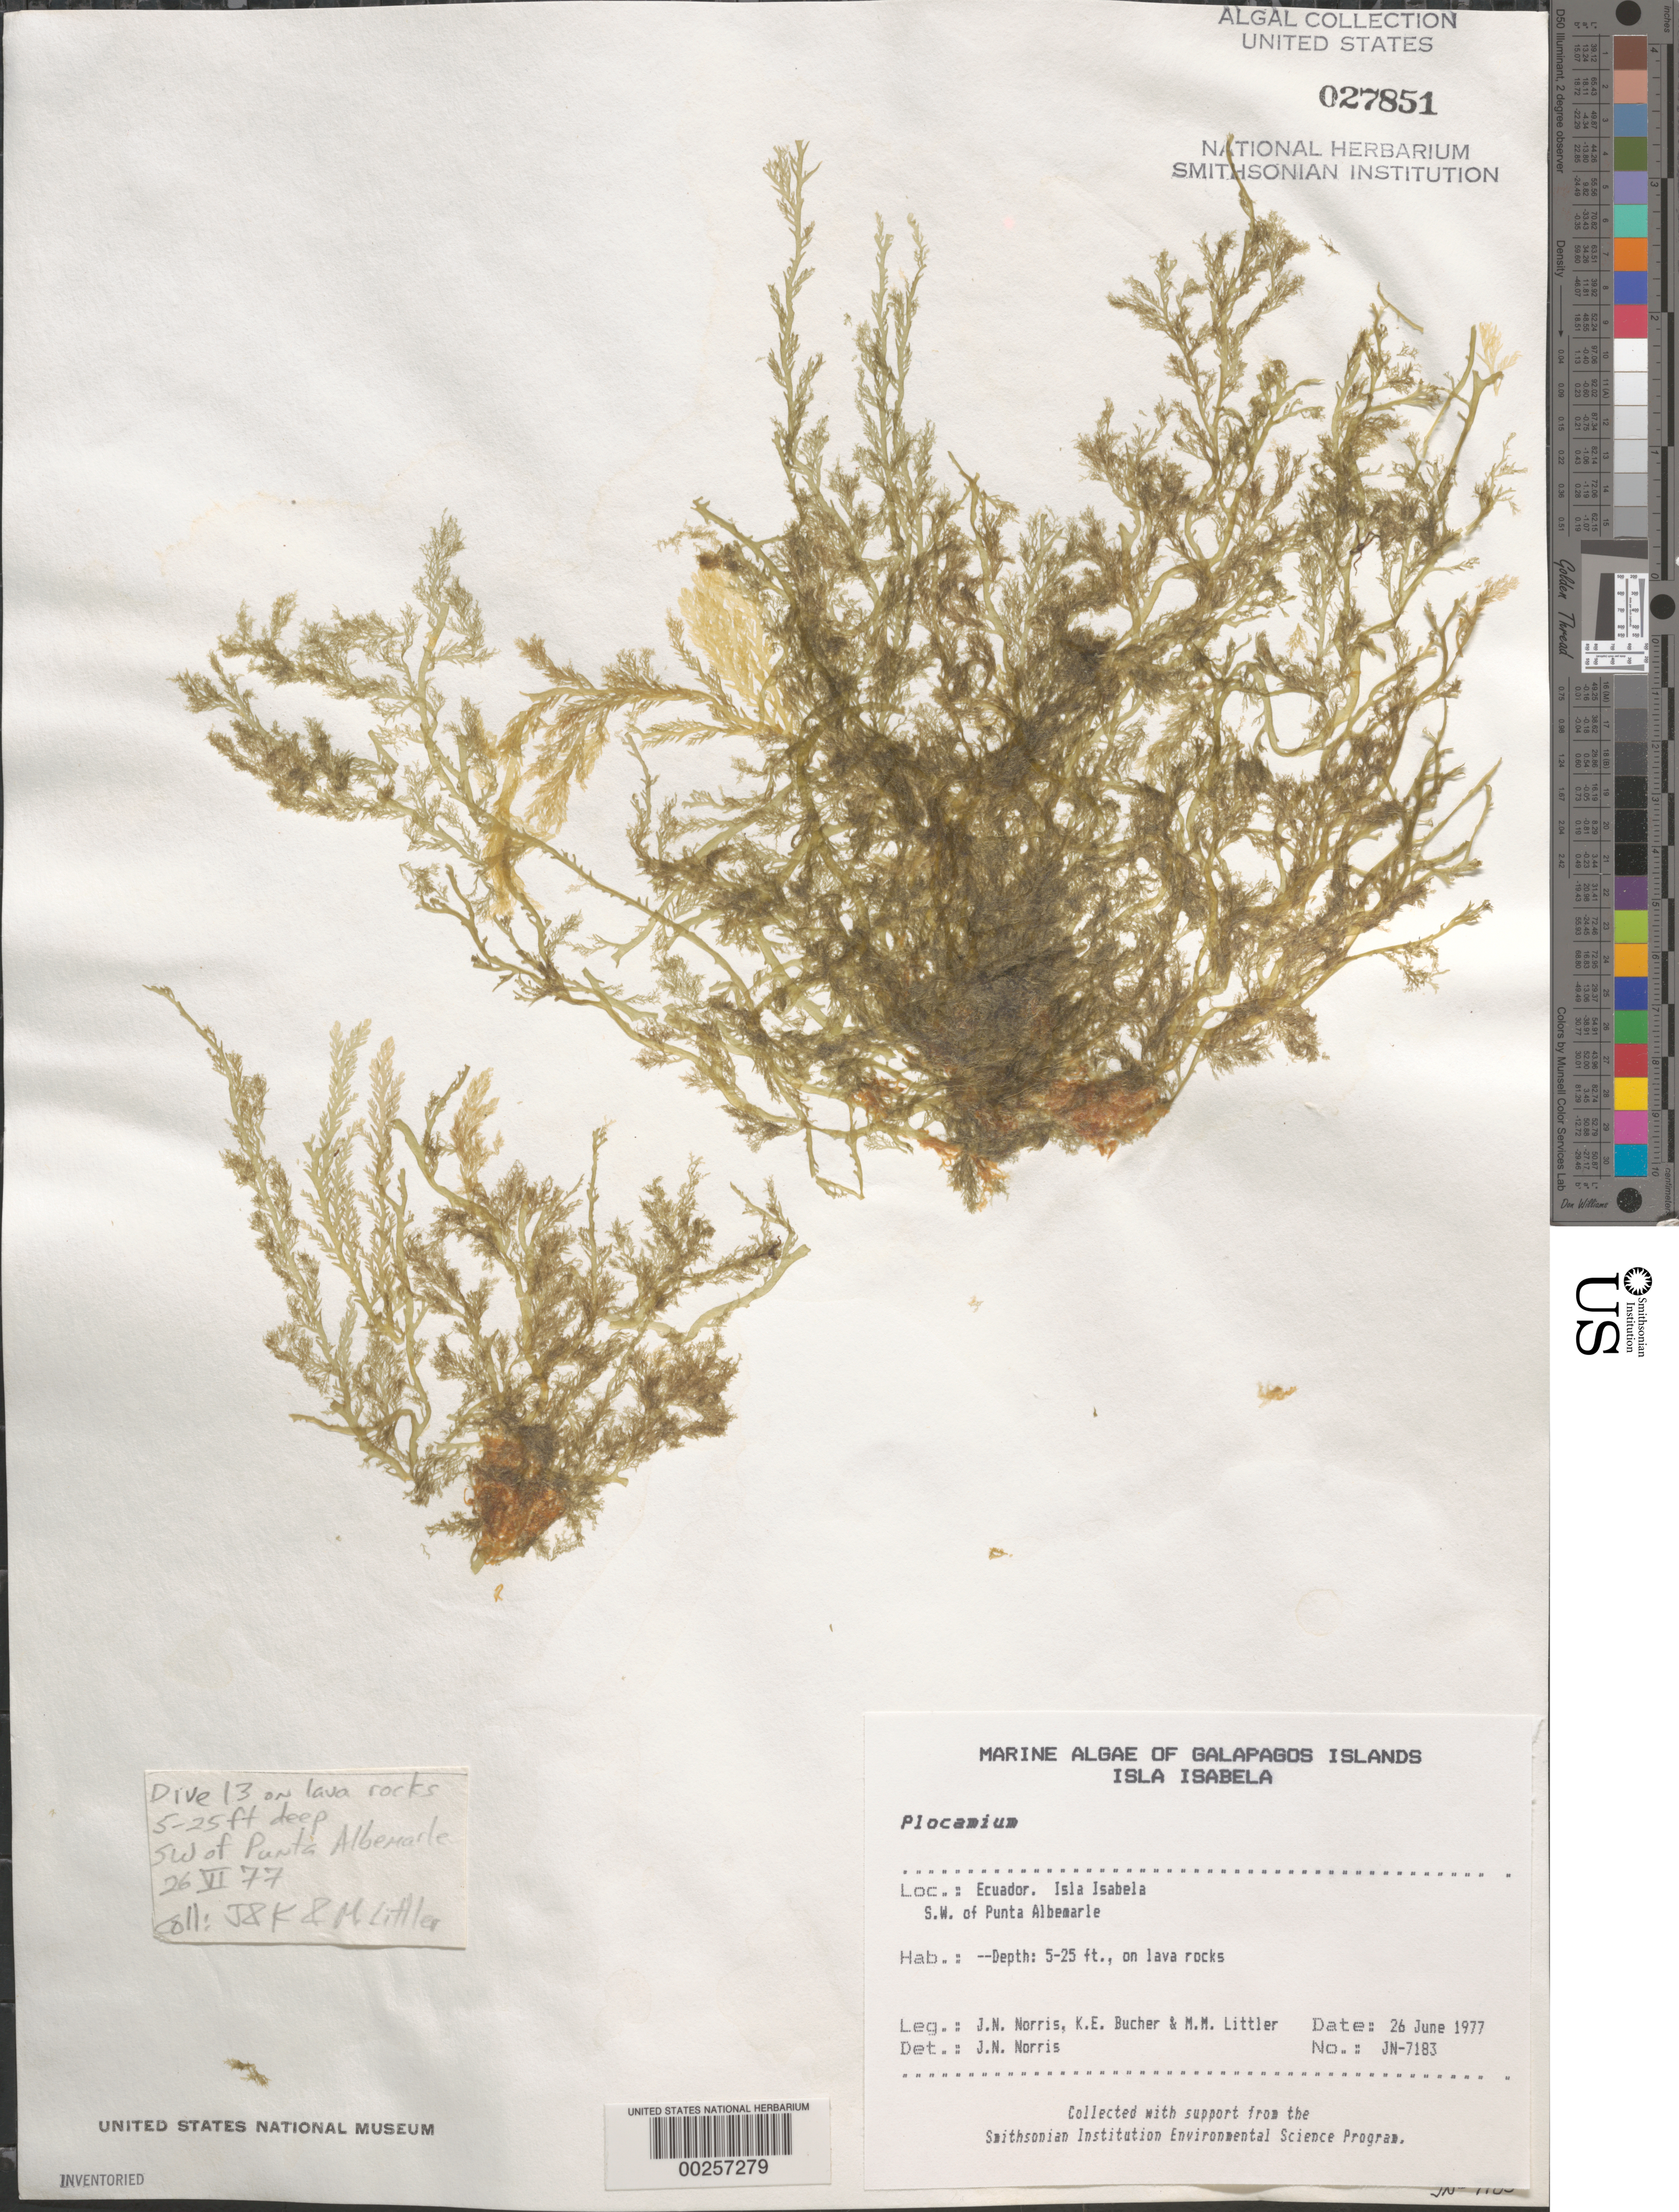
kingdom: Plantae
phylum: Rhodophyta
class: Florideophyceae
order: Plocamiales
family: Plocamiaceae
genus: Plocamium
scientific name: Plocamium sp.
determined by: Norris, James N.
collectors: J. N. Norris, K. E. Bucher & M. M. Littler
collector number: JN-7183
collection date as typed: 26 Jun 1977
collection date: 1977-06-26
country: Ecuador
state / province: Colón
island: Isabela [Albemarle]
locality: Southwest of Punta Albemarle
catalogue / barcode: US 27851